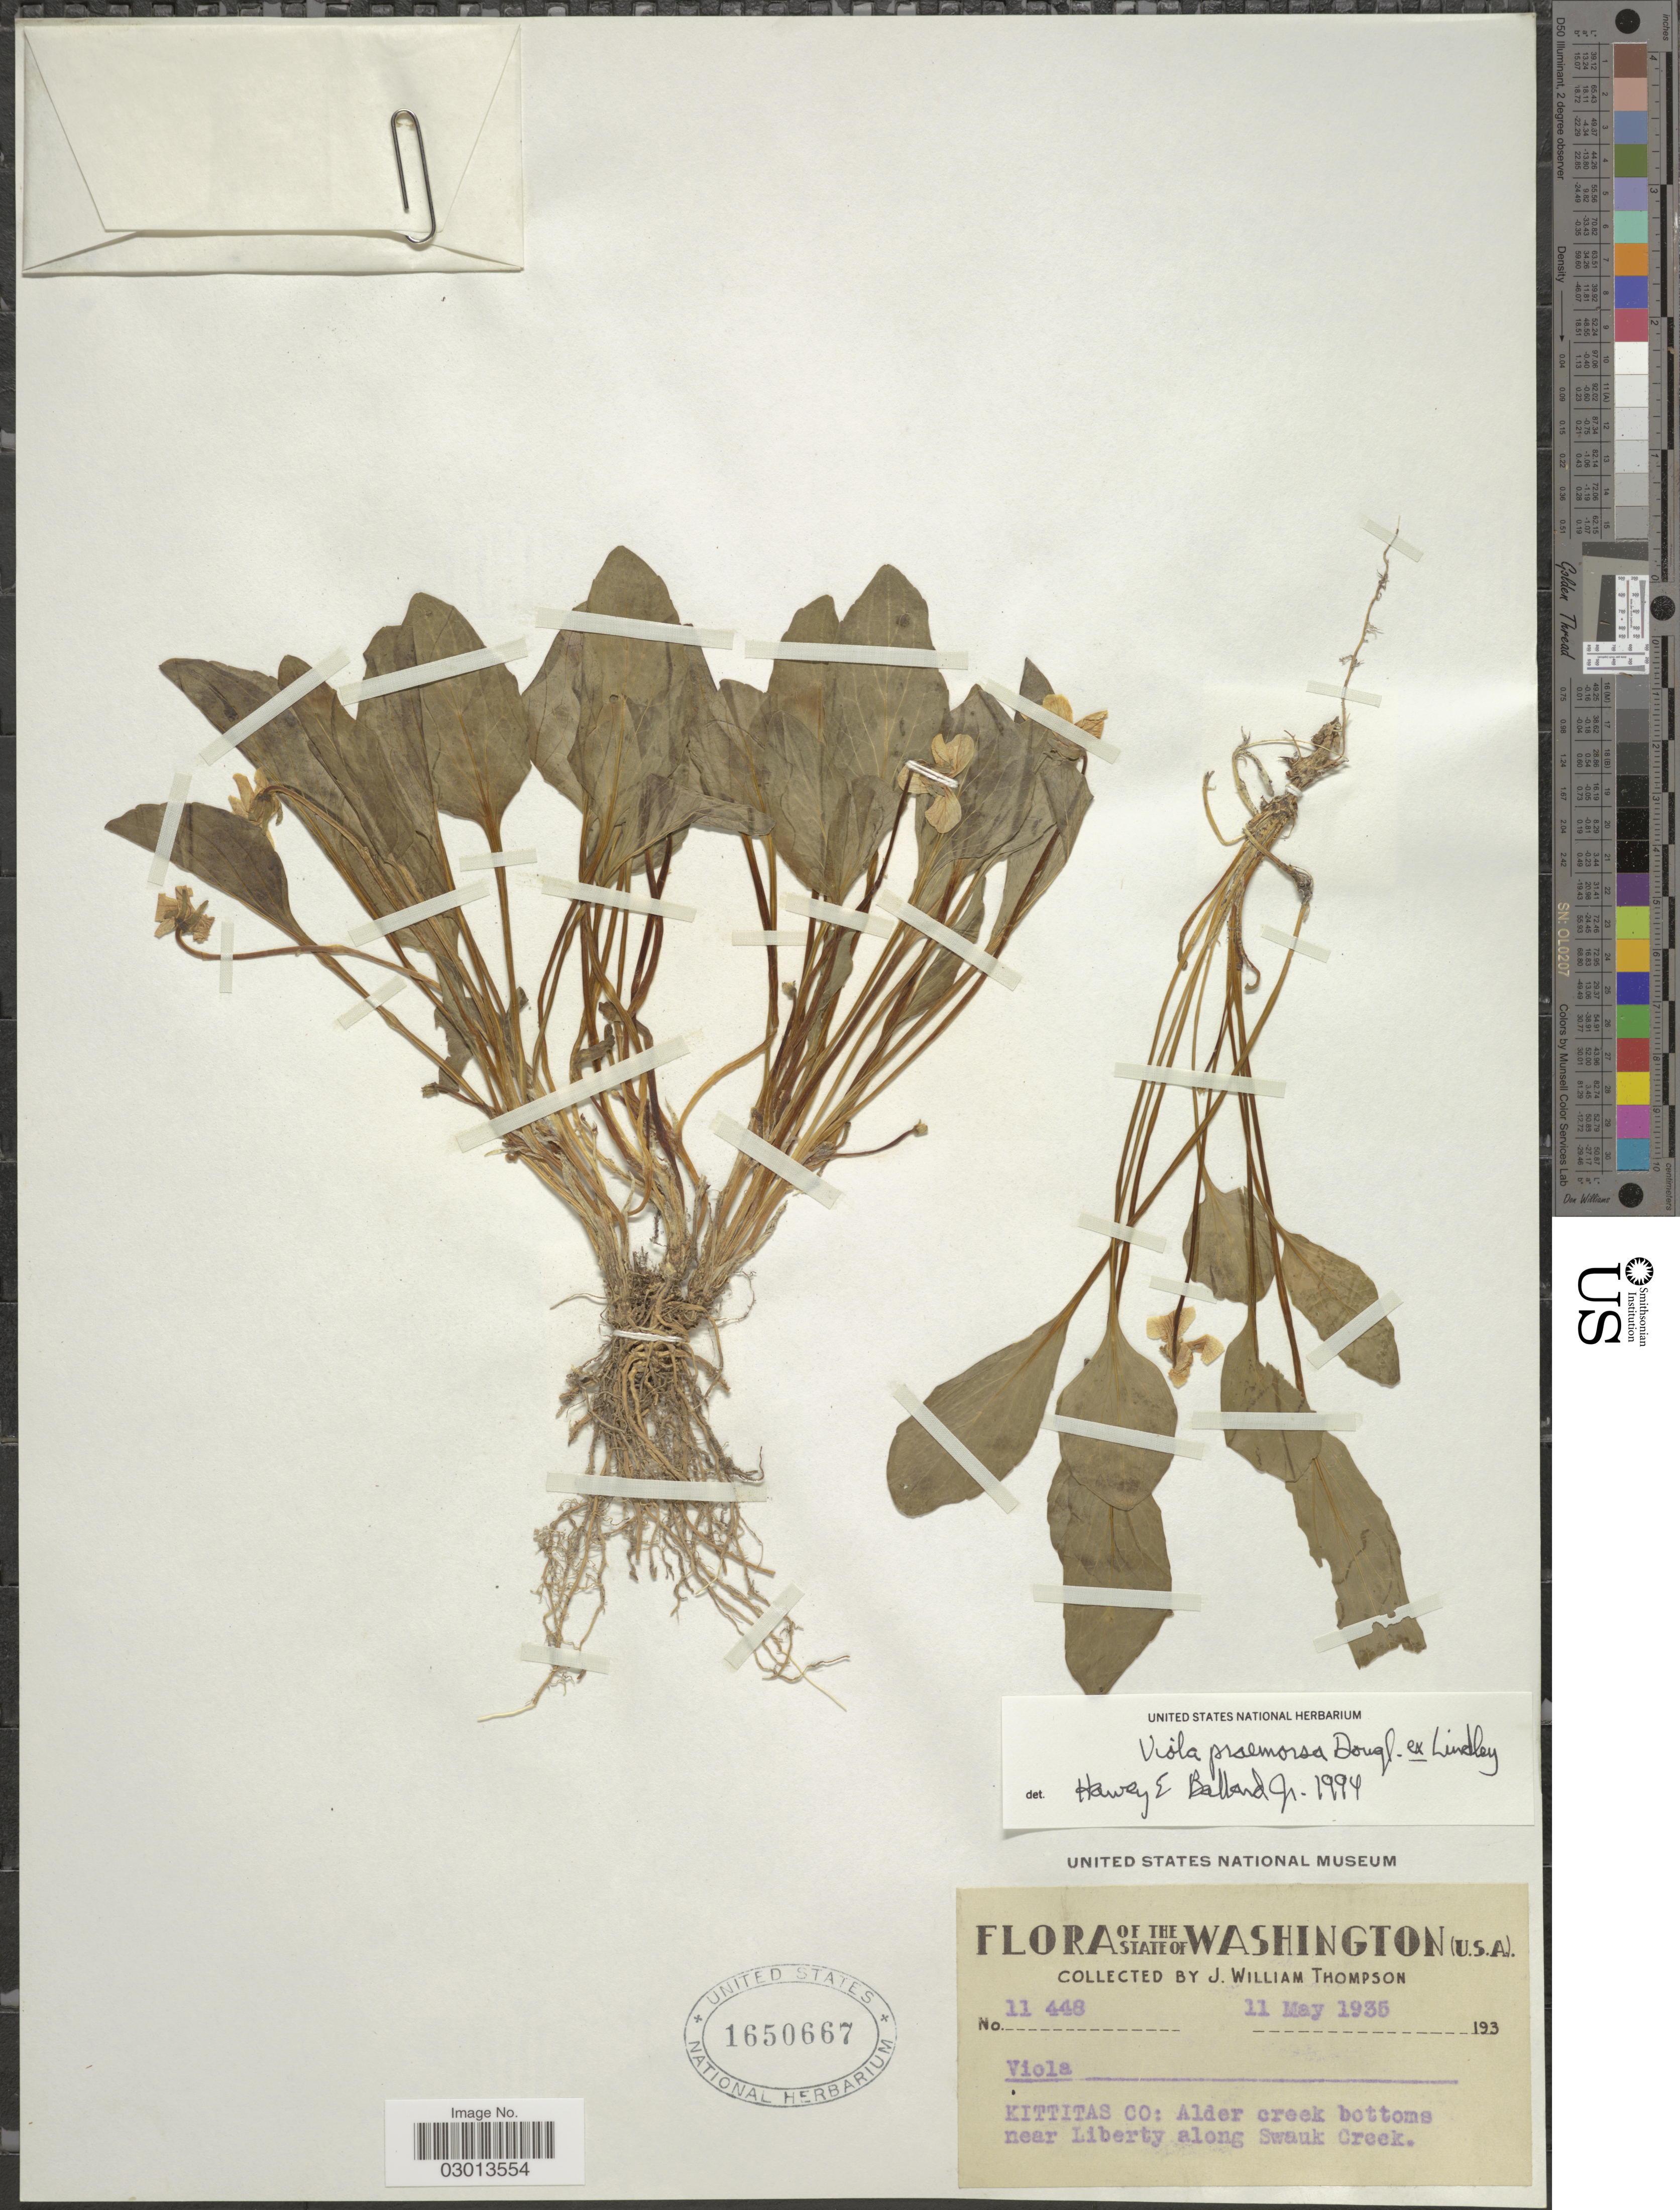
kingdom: Plantae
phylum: Tracheophyta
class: Magnoliopsida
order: Malpighiales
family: Violaceae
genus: Viola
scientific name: Viola praemorsa subsp. praemorsa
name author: Douglas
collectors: J. W. Thompson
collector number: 11448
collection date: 1935-05-11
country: United States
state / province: Washington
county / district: Kittitas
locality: U.S.A. Kittitas Co: Alder creek bottoms near Liberty along Swauk Creek.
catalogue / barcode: US 1650667